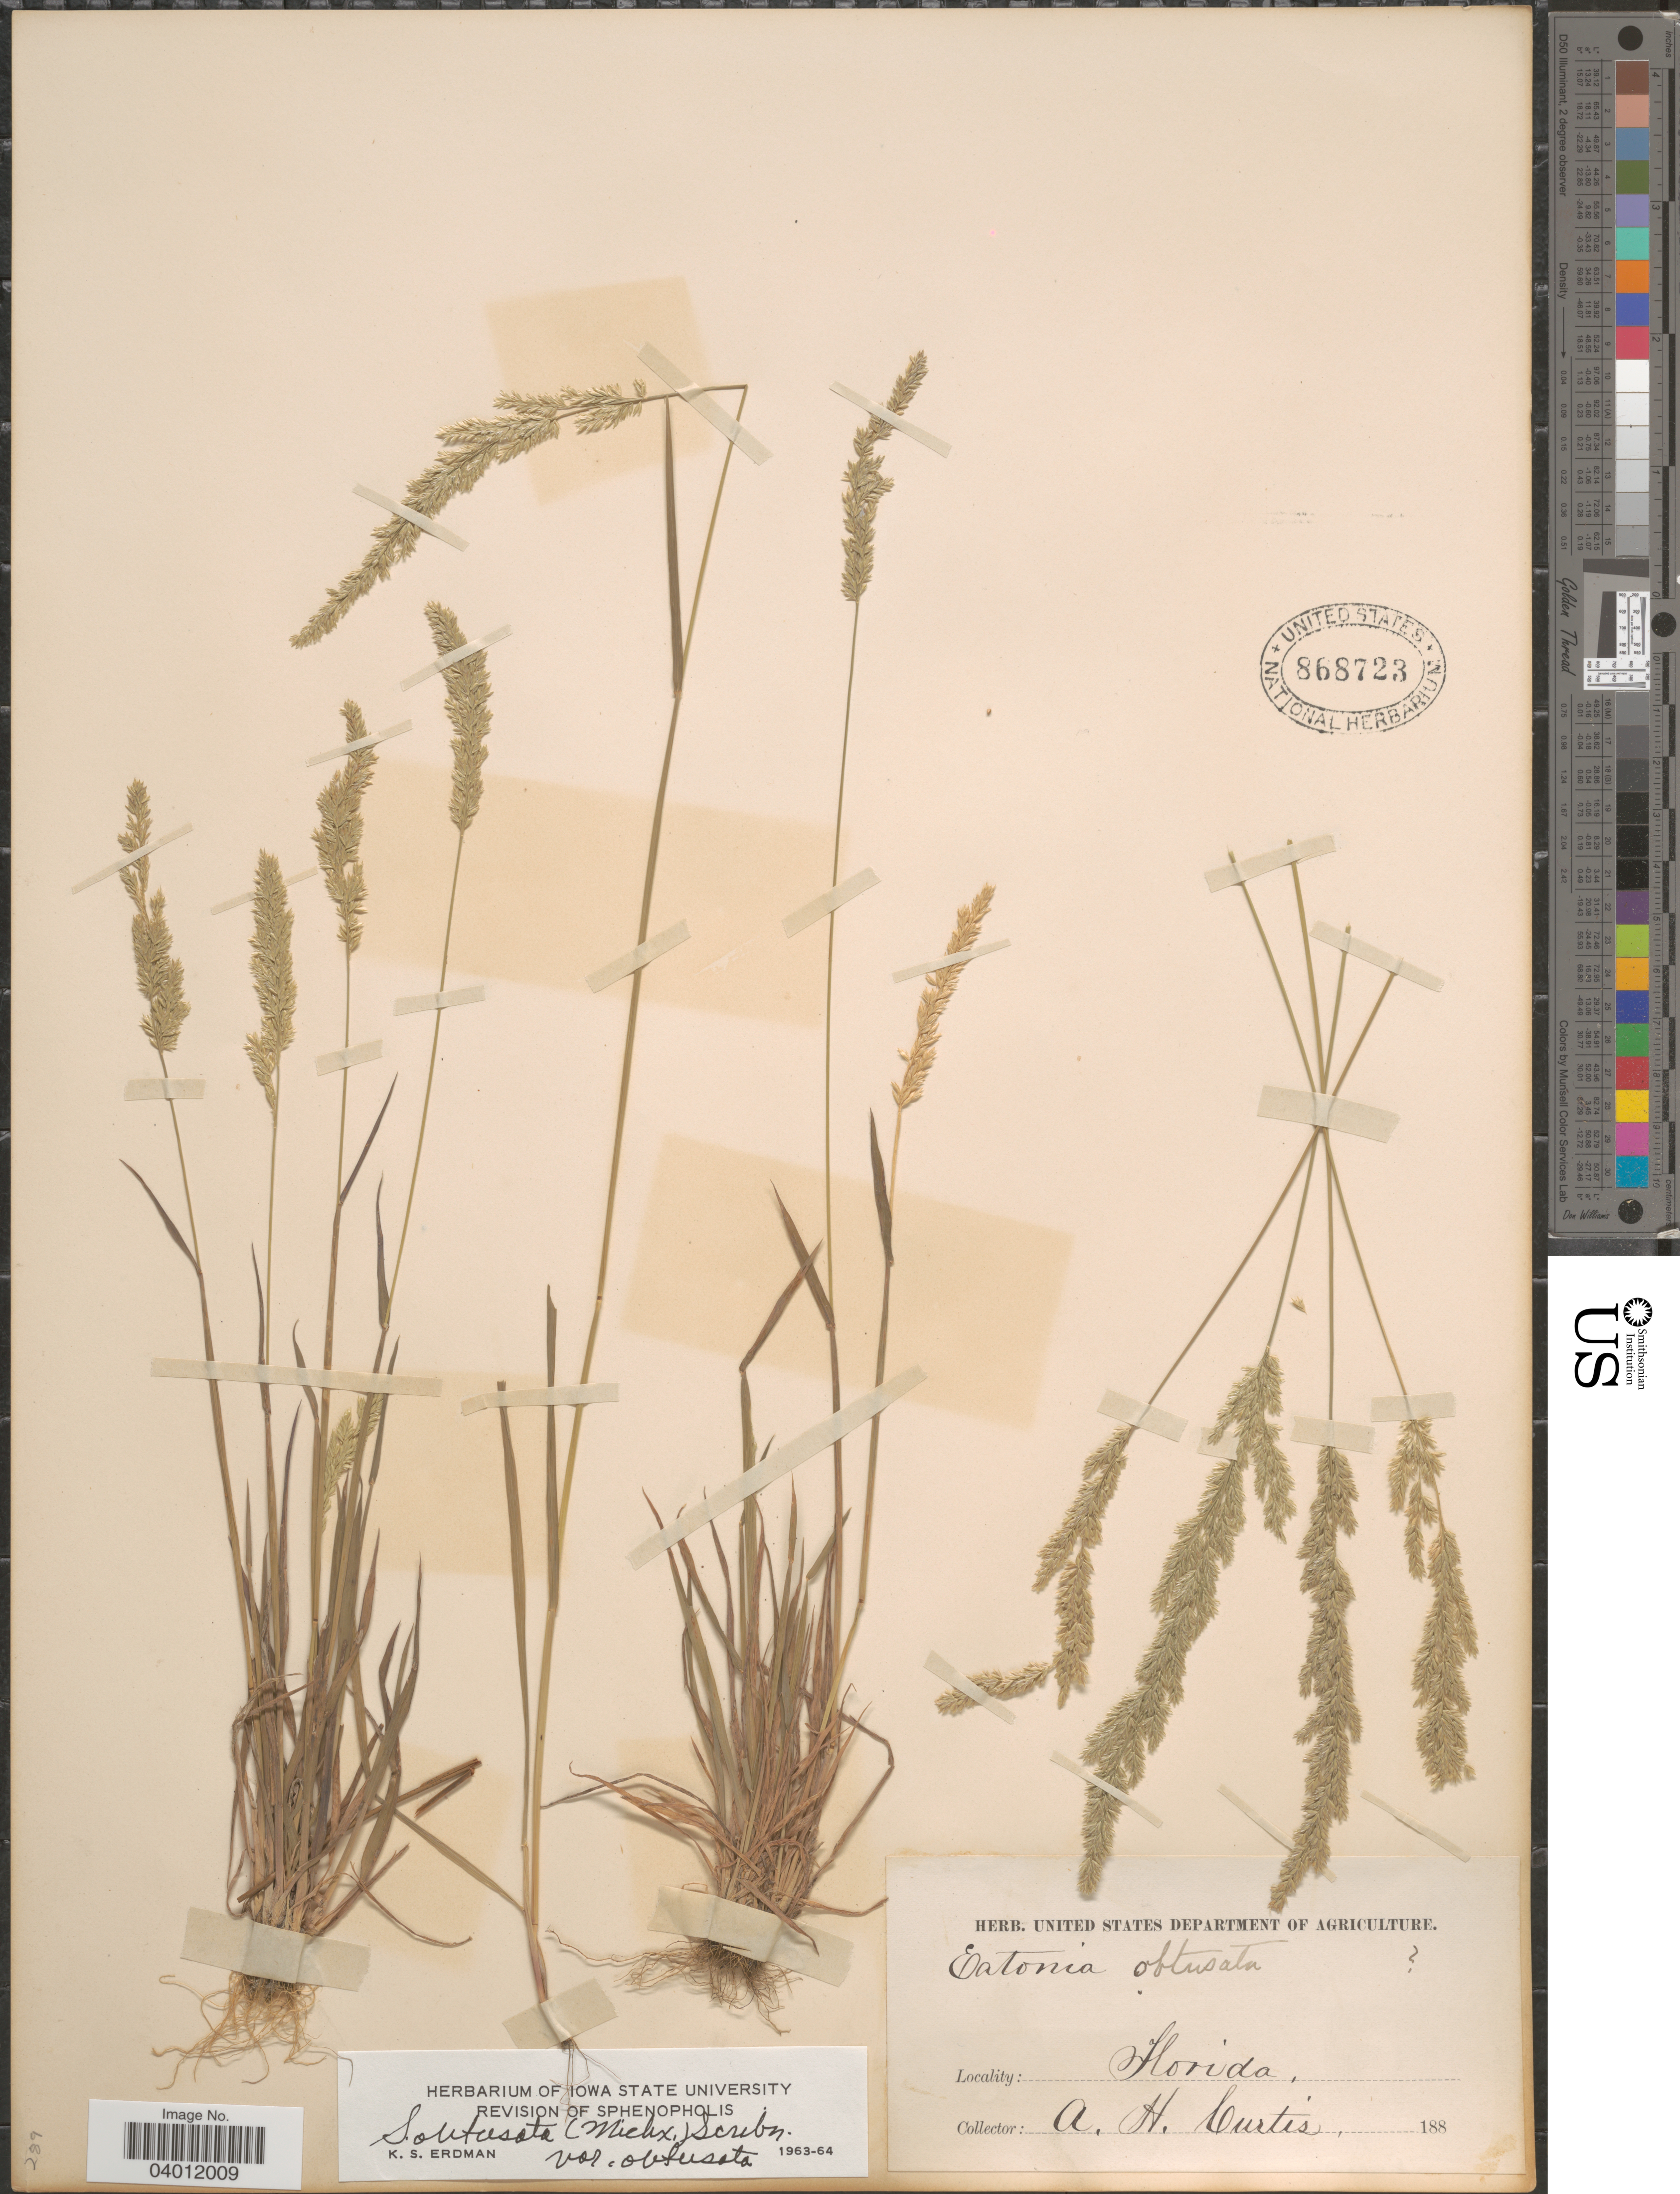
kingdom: Plantae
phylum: Tracheophyta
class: Liliopsida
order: Poales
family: Poaceae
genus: Sphenopholis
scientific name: Sphenopholis obtusata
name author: (Michx.) Scribn.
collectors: A. Curtis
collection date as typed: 188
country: United States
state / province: Florida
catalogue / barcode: US 868723